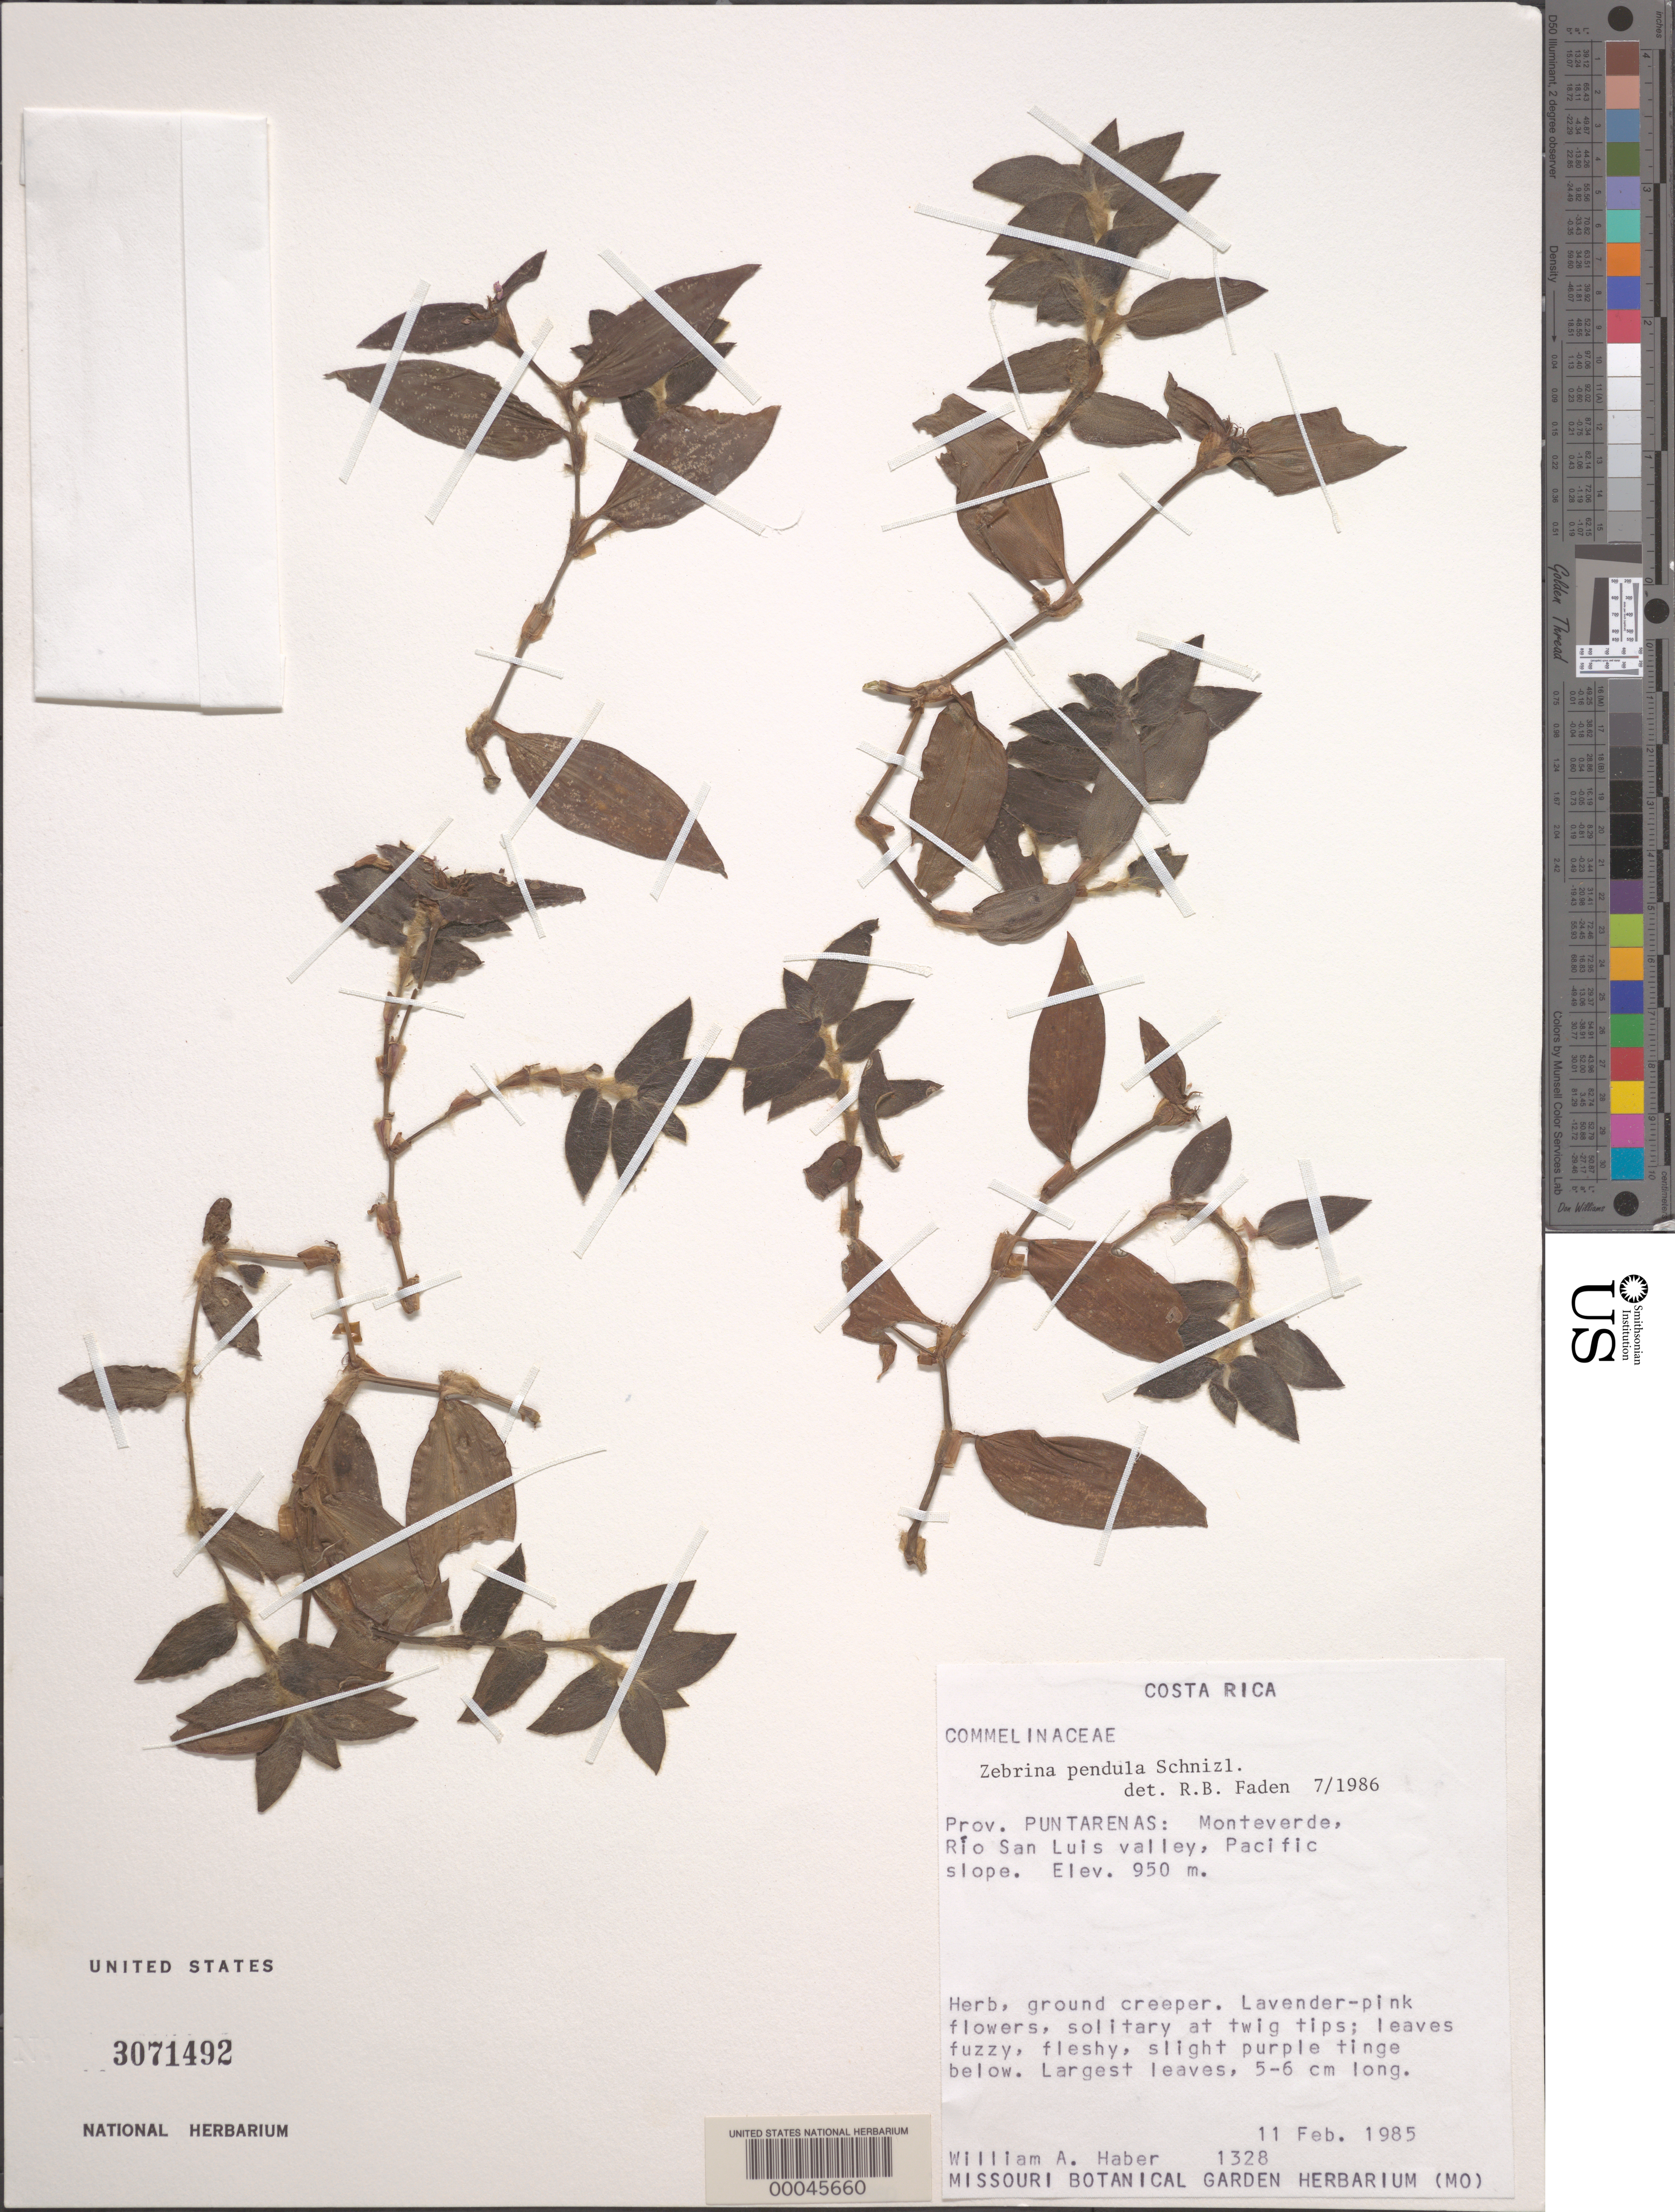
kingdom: Plantae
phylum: Tracheophyta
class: Liliopsida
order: Commelinales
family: Commelinaceae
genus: Tradescantia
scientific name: Tradescantia zebrina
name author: Bosse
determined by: Faden, Robert B., (US), Smithsonian Institution - National Museum of Natural History (UNITED STATES)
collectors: W. A. Haber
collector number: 1328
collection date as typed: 11 Feb 1985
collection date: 1985-02-11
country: Costa Rica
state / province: Puntarenas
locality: Monteverde, rio san luis valley, pacific slope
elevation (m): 950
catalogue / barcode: US 3071492